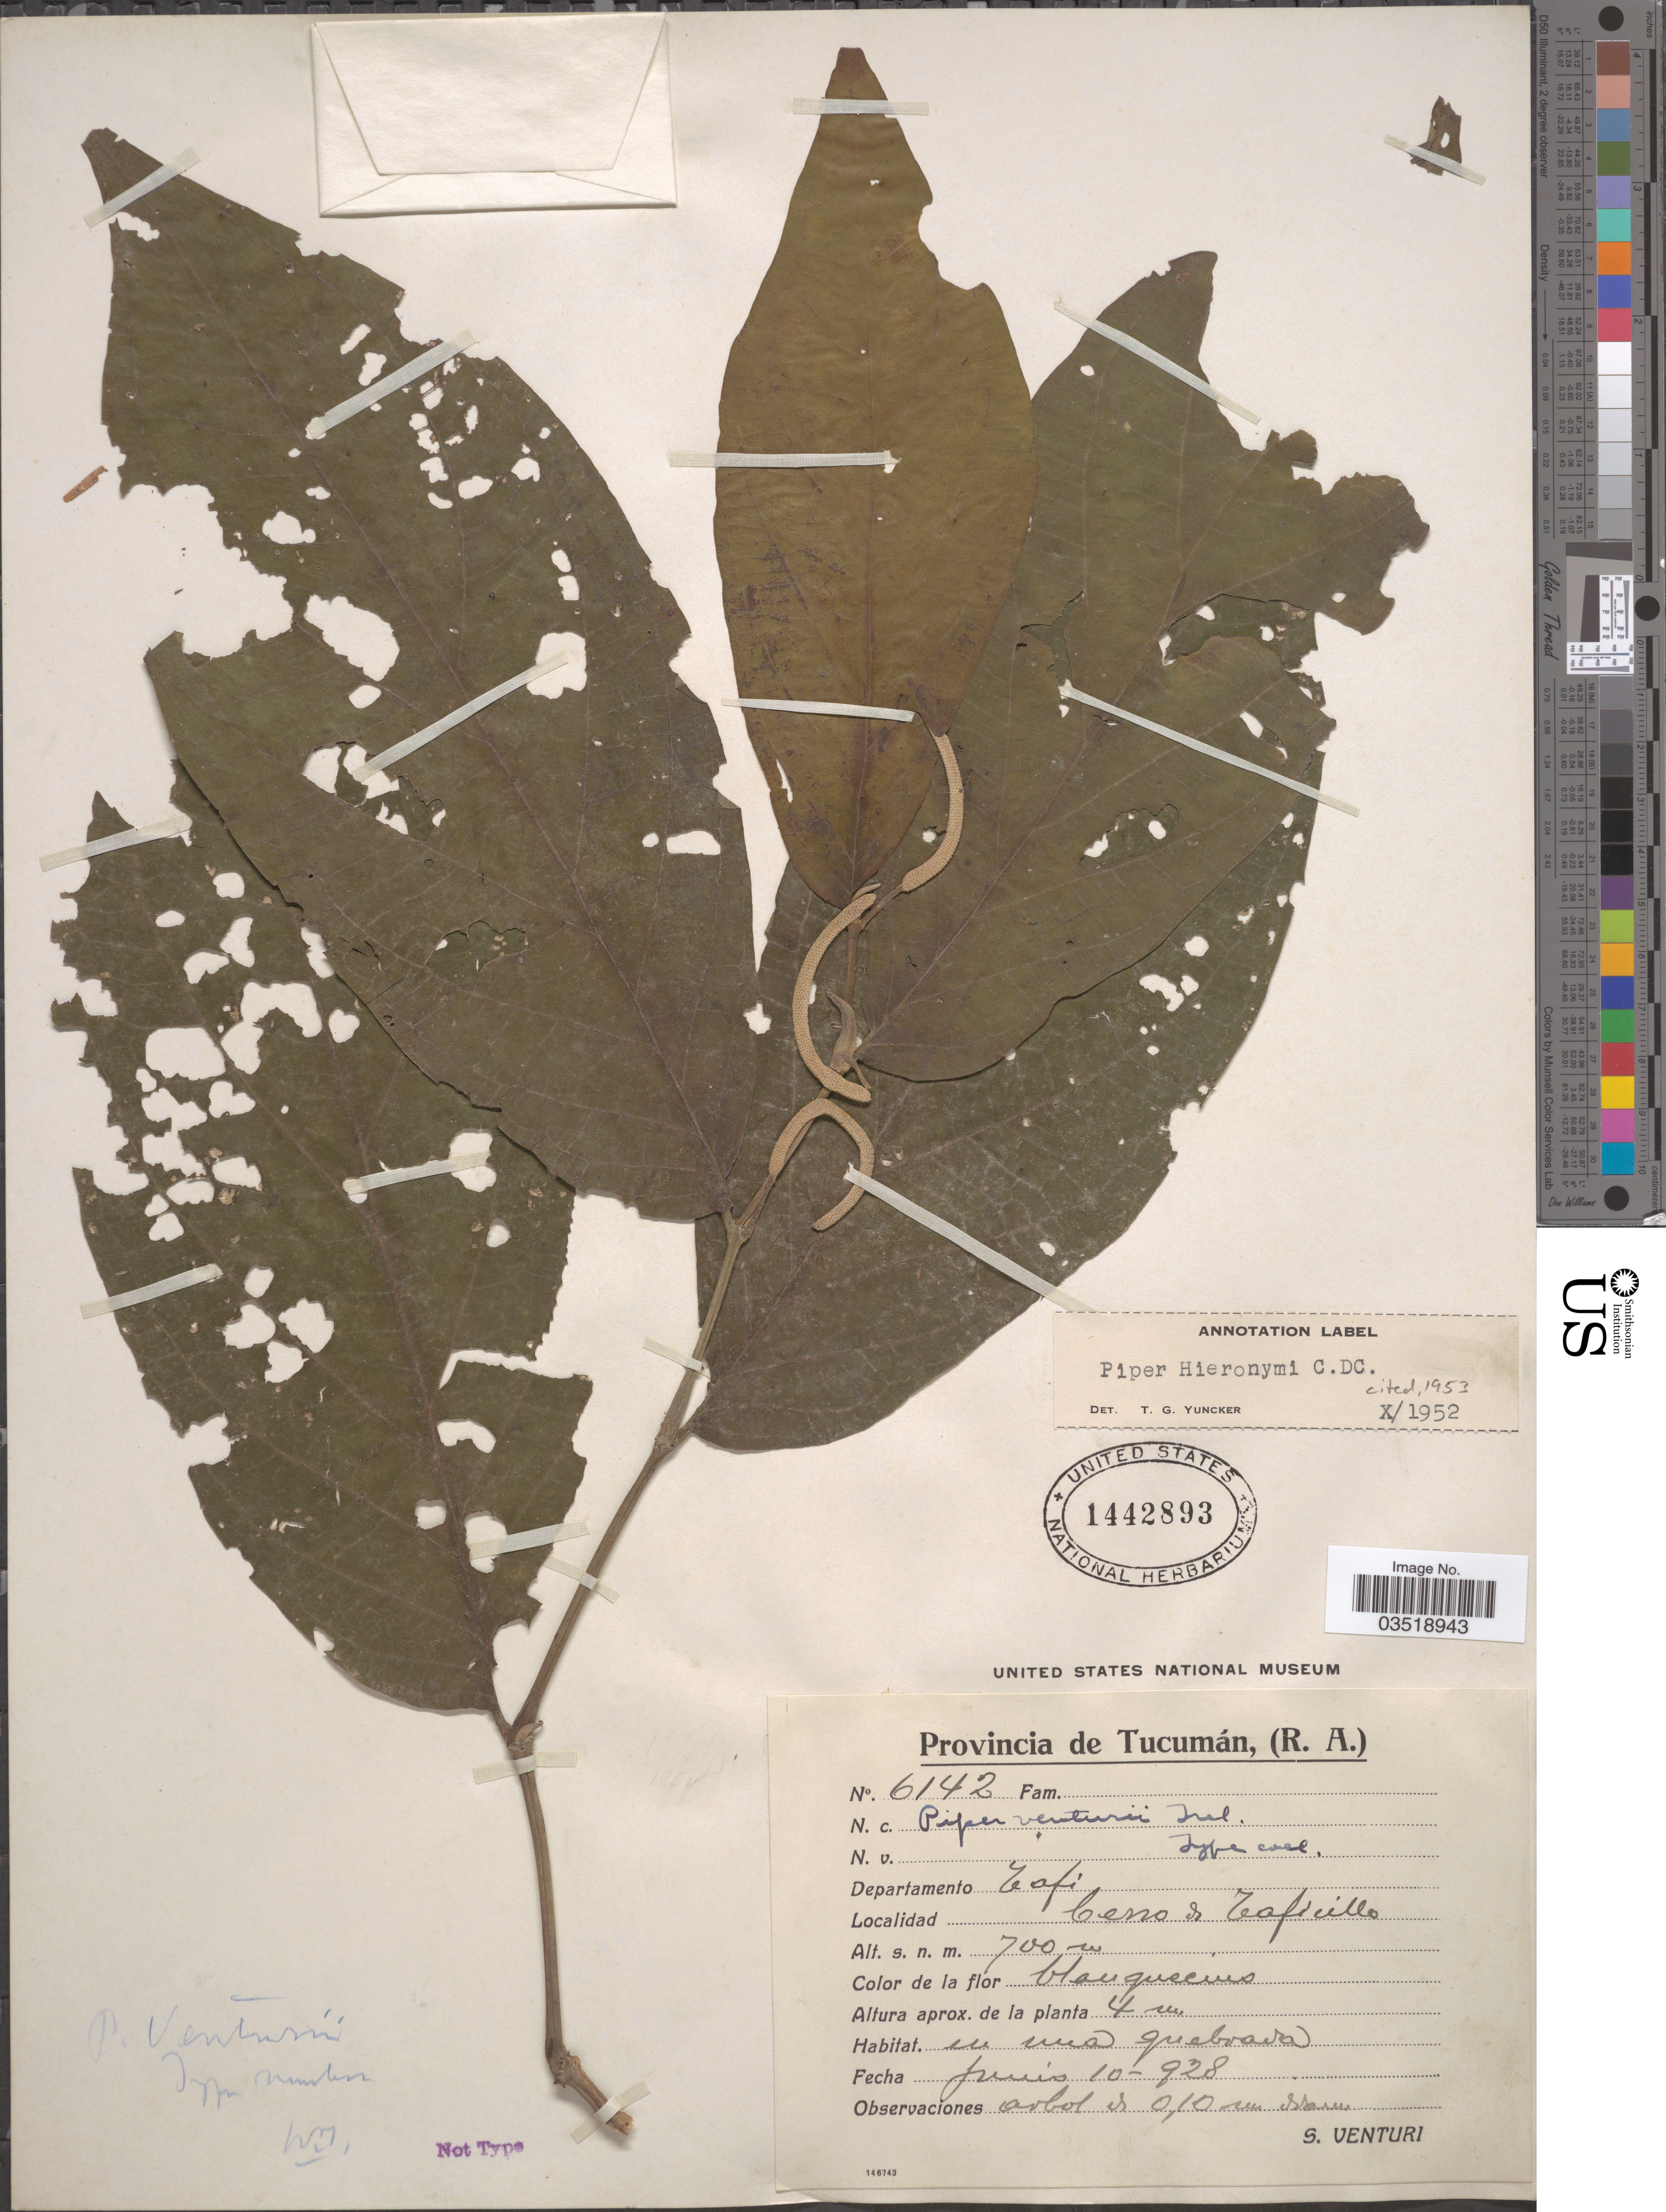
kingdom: Plantae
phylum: Tracheophyta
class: Magnoliopsida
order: Piperales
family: Piperaceae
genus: Piper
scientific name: Piper hieronymi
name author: C. DC.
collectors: S. Venturi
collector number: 6142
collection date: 1928-06-10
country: Argentina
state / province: Tucuman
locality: Departamento Tafi, Cerro de Taficillo.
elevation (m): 700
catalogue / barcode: US 1442893